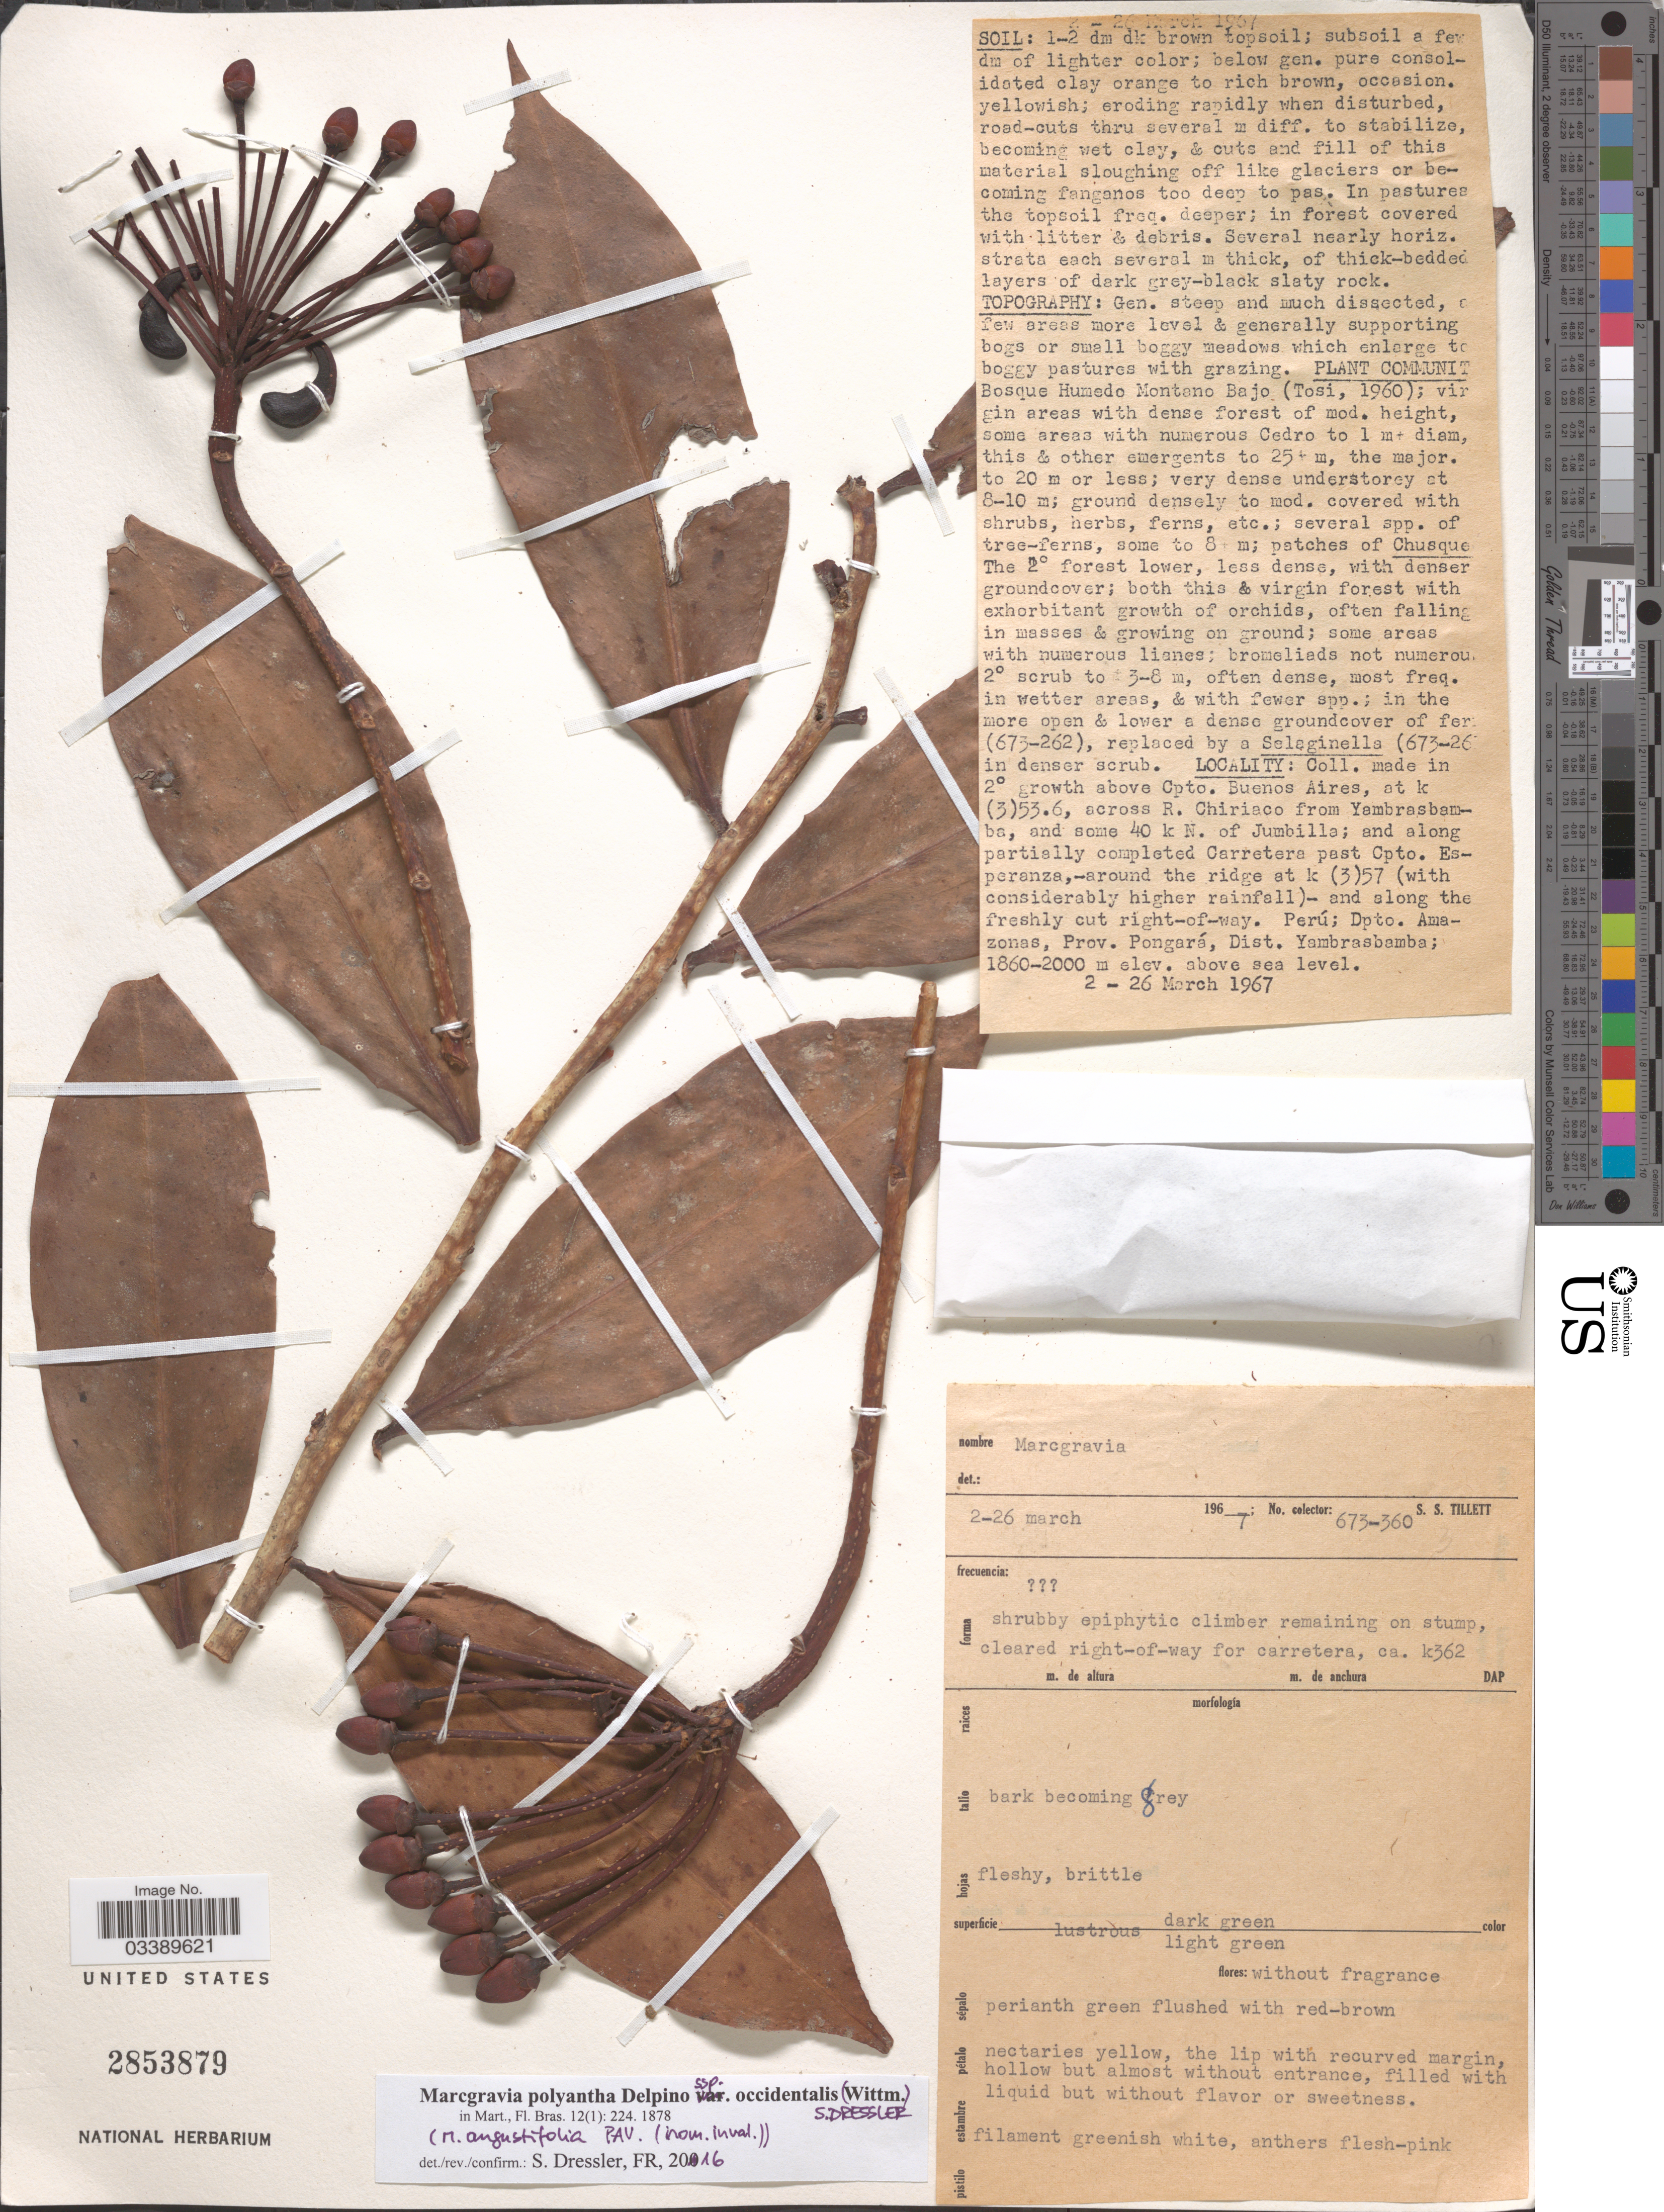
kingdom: Plantae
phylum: Tracheophyta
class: Magnoliopsida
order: Ericales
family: Marcgraviaceae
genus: Marcgravia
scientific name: Marcgravia polyantha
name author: Delponte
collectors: S. S. Tillett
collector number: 673-360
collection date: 1967-03-22/1967-03-26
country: Peru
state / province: Amazonas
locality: Dpto. Amazonas, Prov. Pongará, Dist. Yambrasbamba. Right-of-way for carretera, ca. k362.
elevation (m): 1860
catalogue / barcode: US 2853879